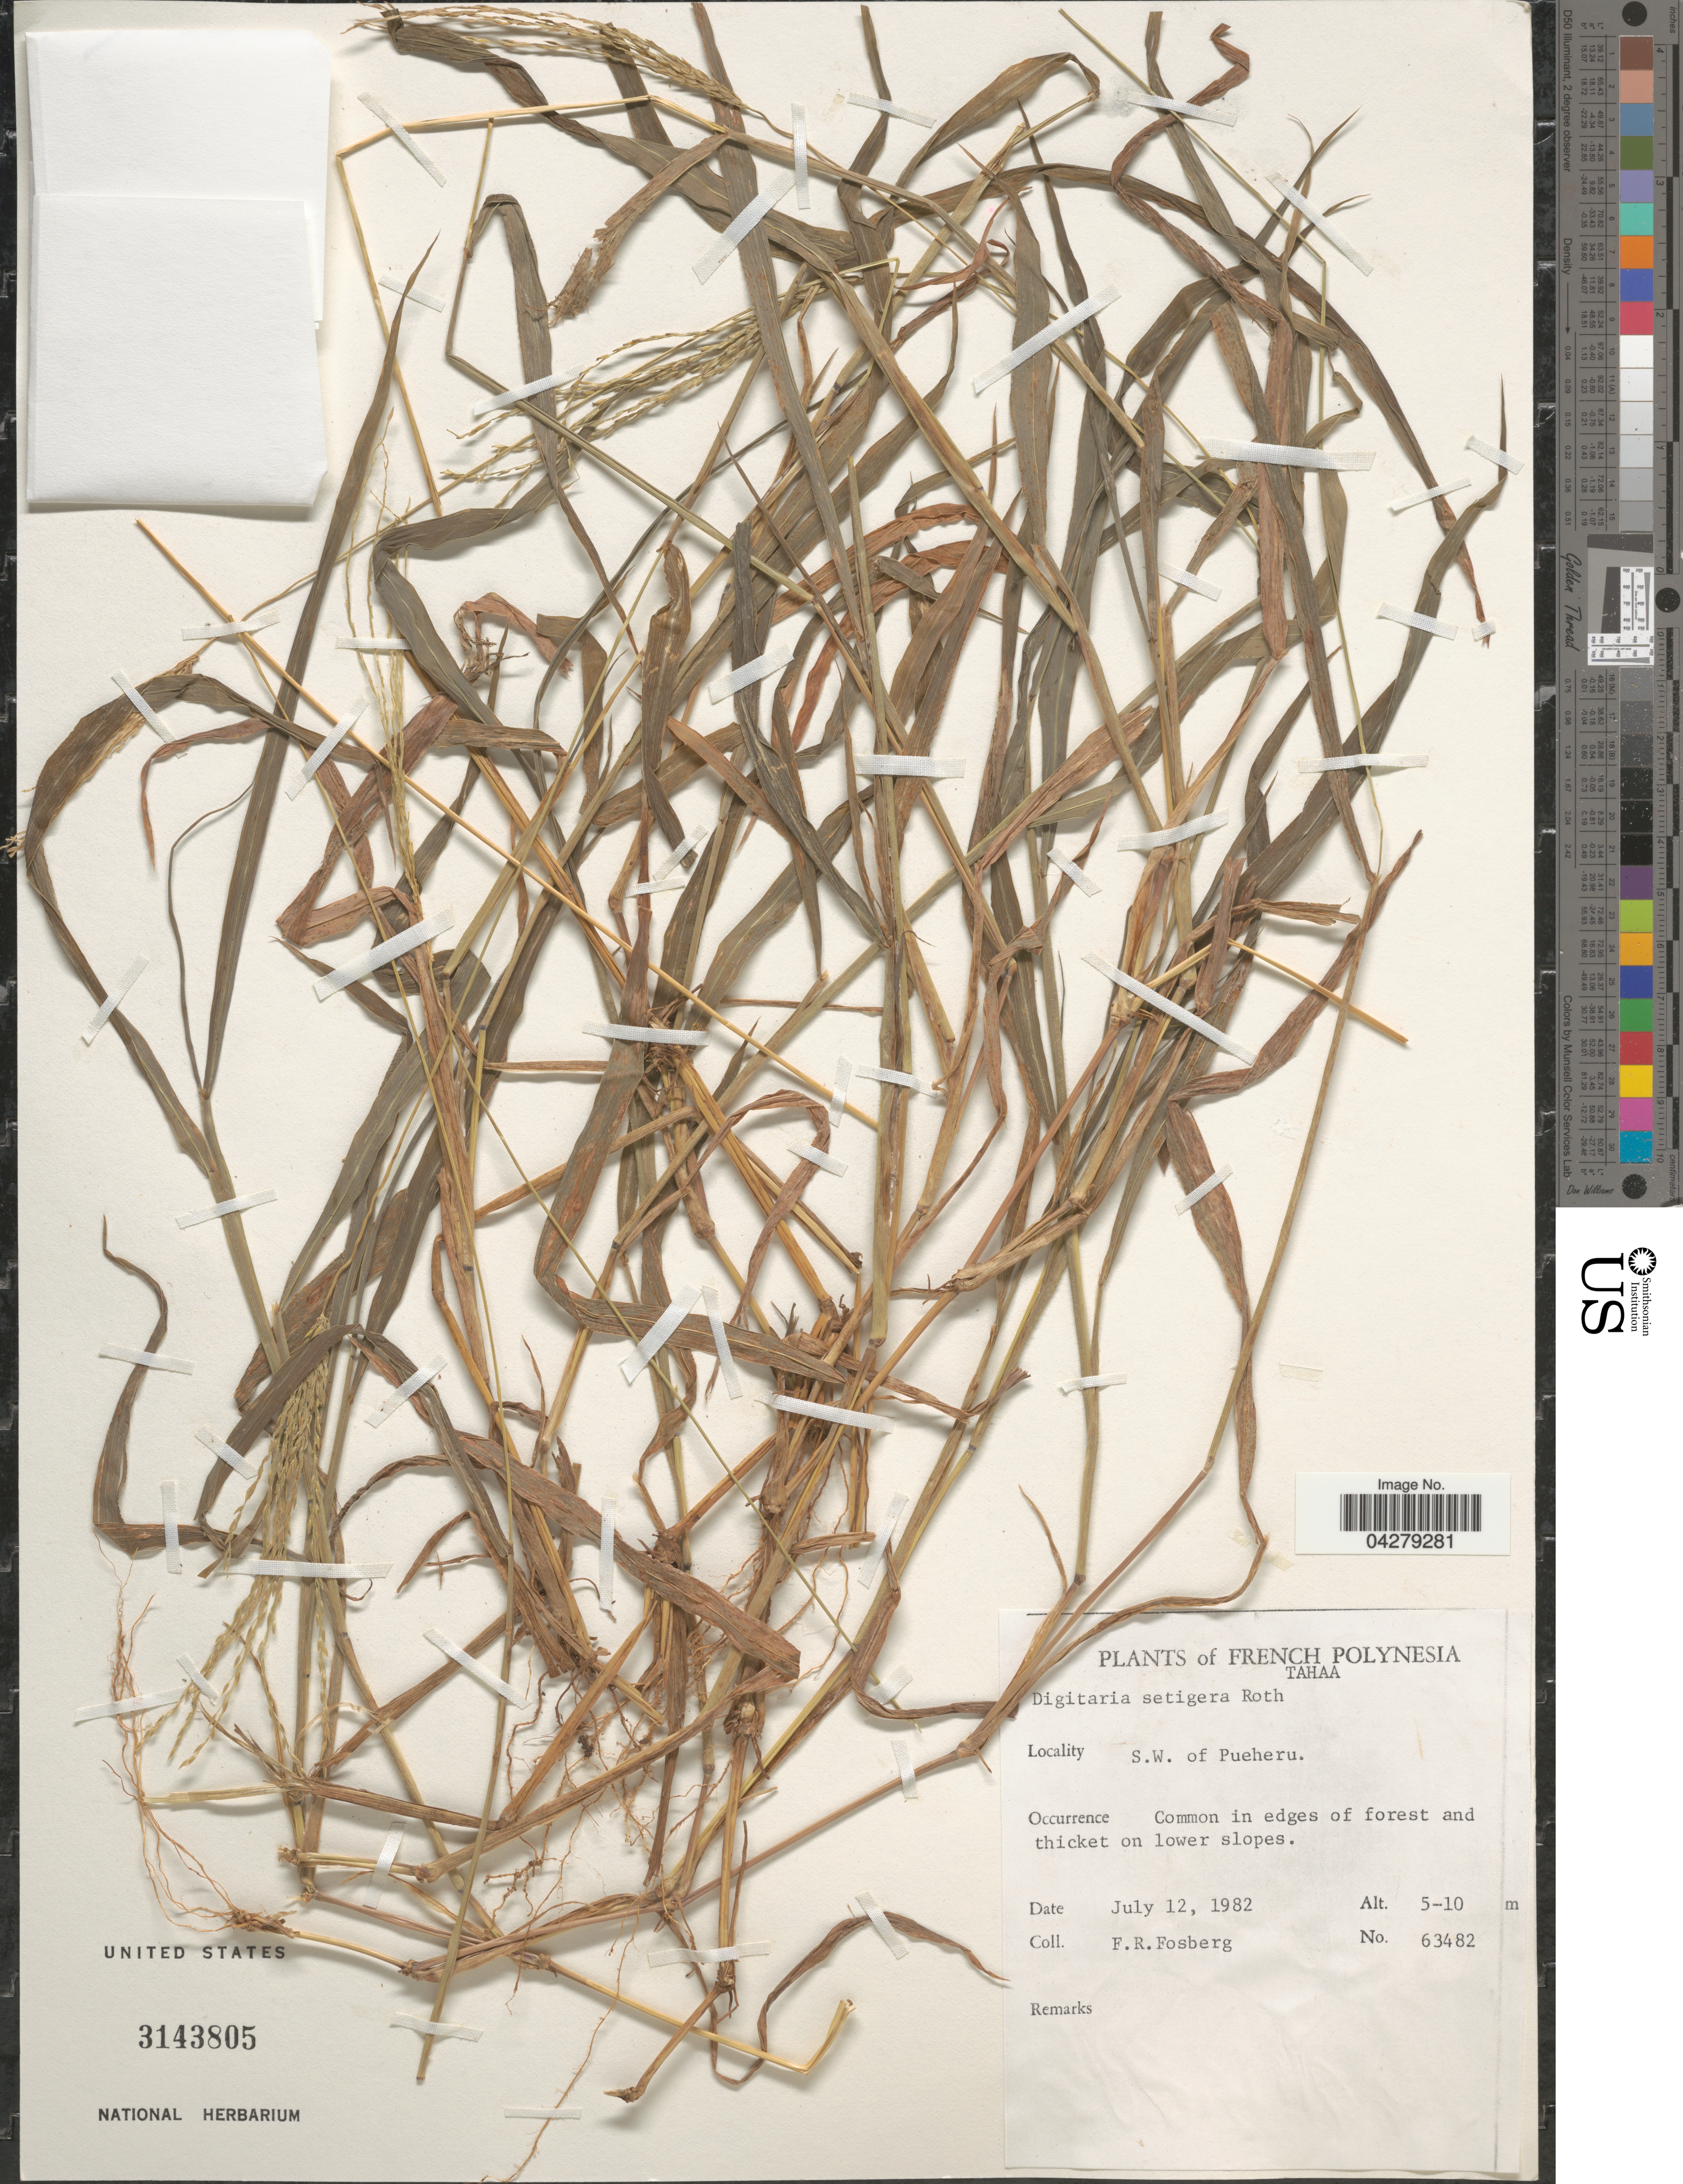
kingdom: Plantae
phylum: Tracheophyta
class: Liliopsida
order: Poales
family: Poaceae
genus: Digitaria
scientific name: Digitaria setigera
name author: Roth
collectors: F. R. Fosberg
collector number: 63482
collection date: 1982-07-12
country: French Polynesia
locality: Tahaa. S.W. of Pueheru.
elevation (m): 5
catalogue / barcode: US 3143805